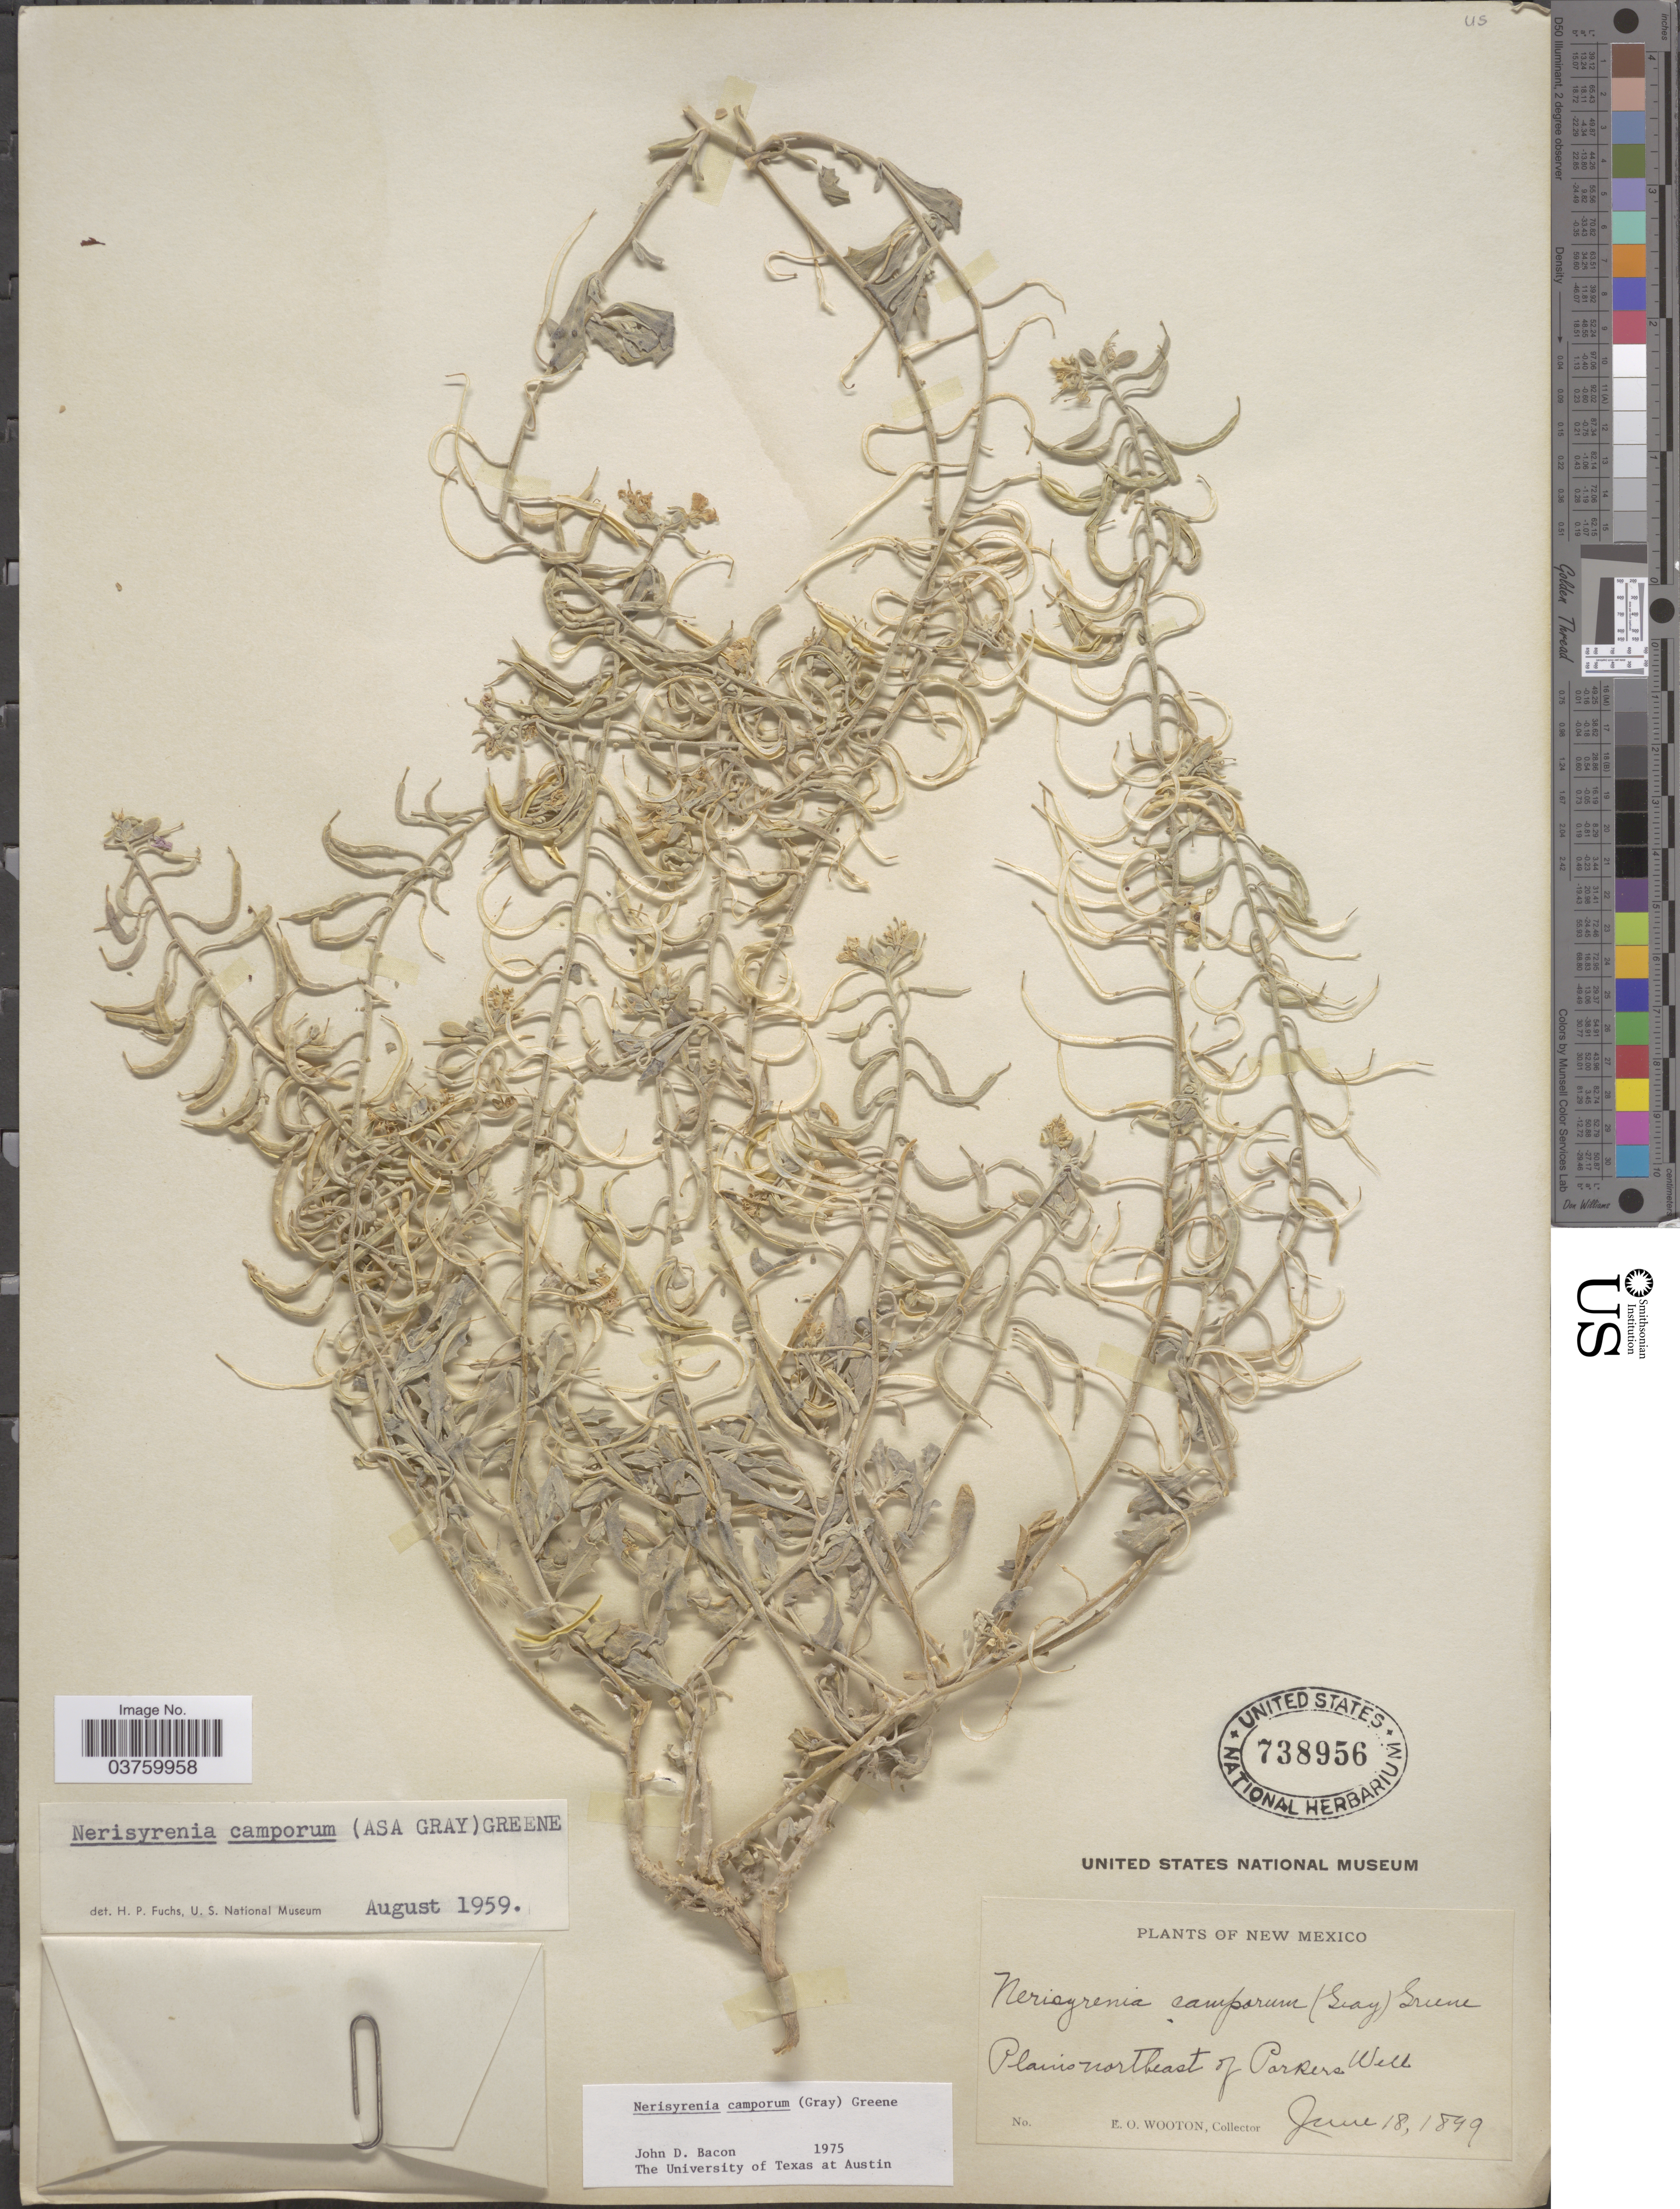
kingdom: Plantae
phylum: Tracheophyta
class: Magnoliopsida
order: Brassicales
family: Brassicaceae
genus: Nerisyrenia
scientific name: Nerisyrenia camporum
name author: (A. Gray) Greene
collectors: E. O. Wooton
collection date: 1899-06-18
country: United States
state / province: New Mexico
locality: Plains northeast of Parkers Well.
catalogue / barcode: US 738956